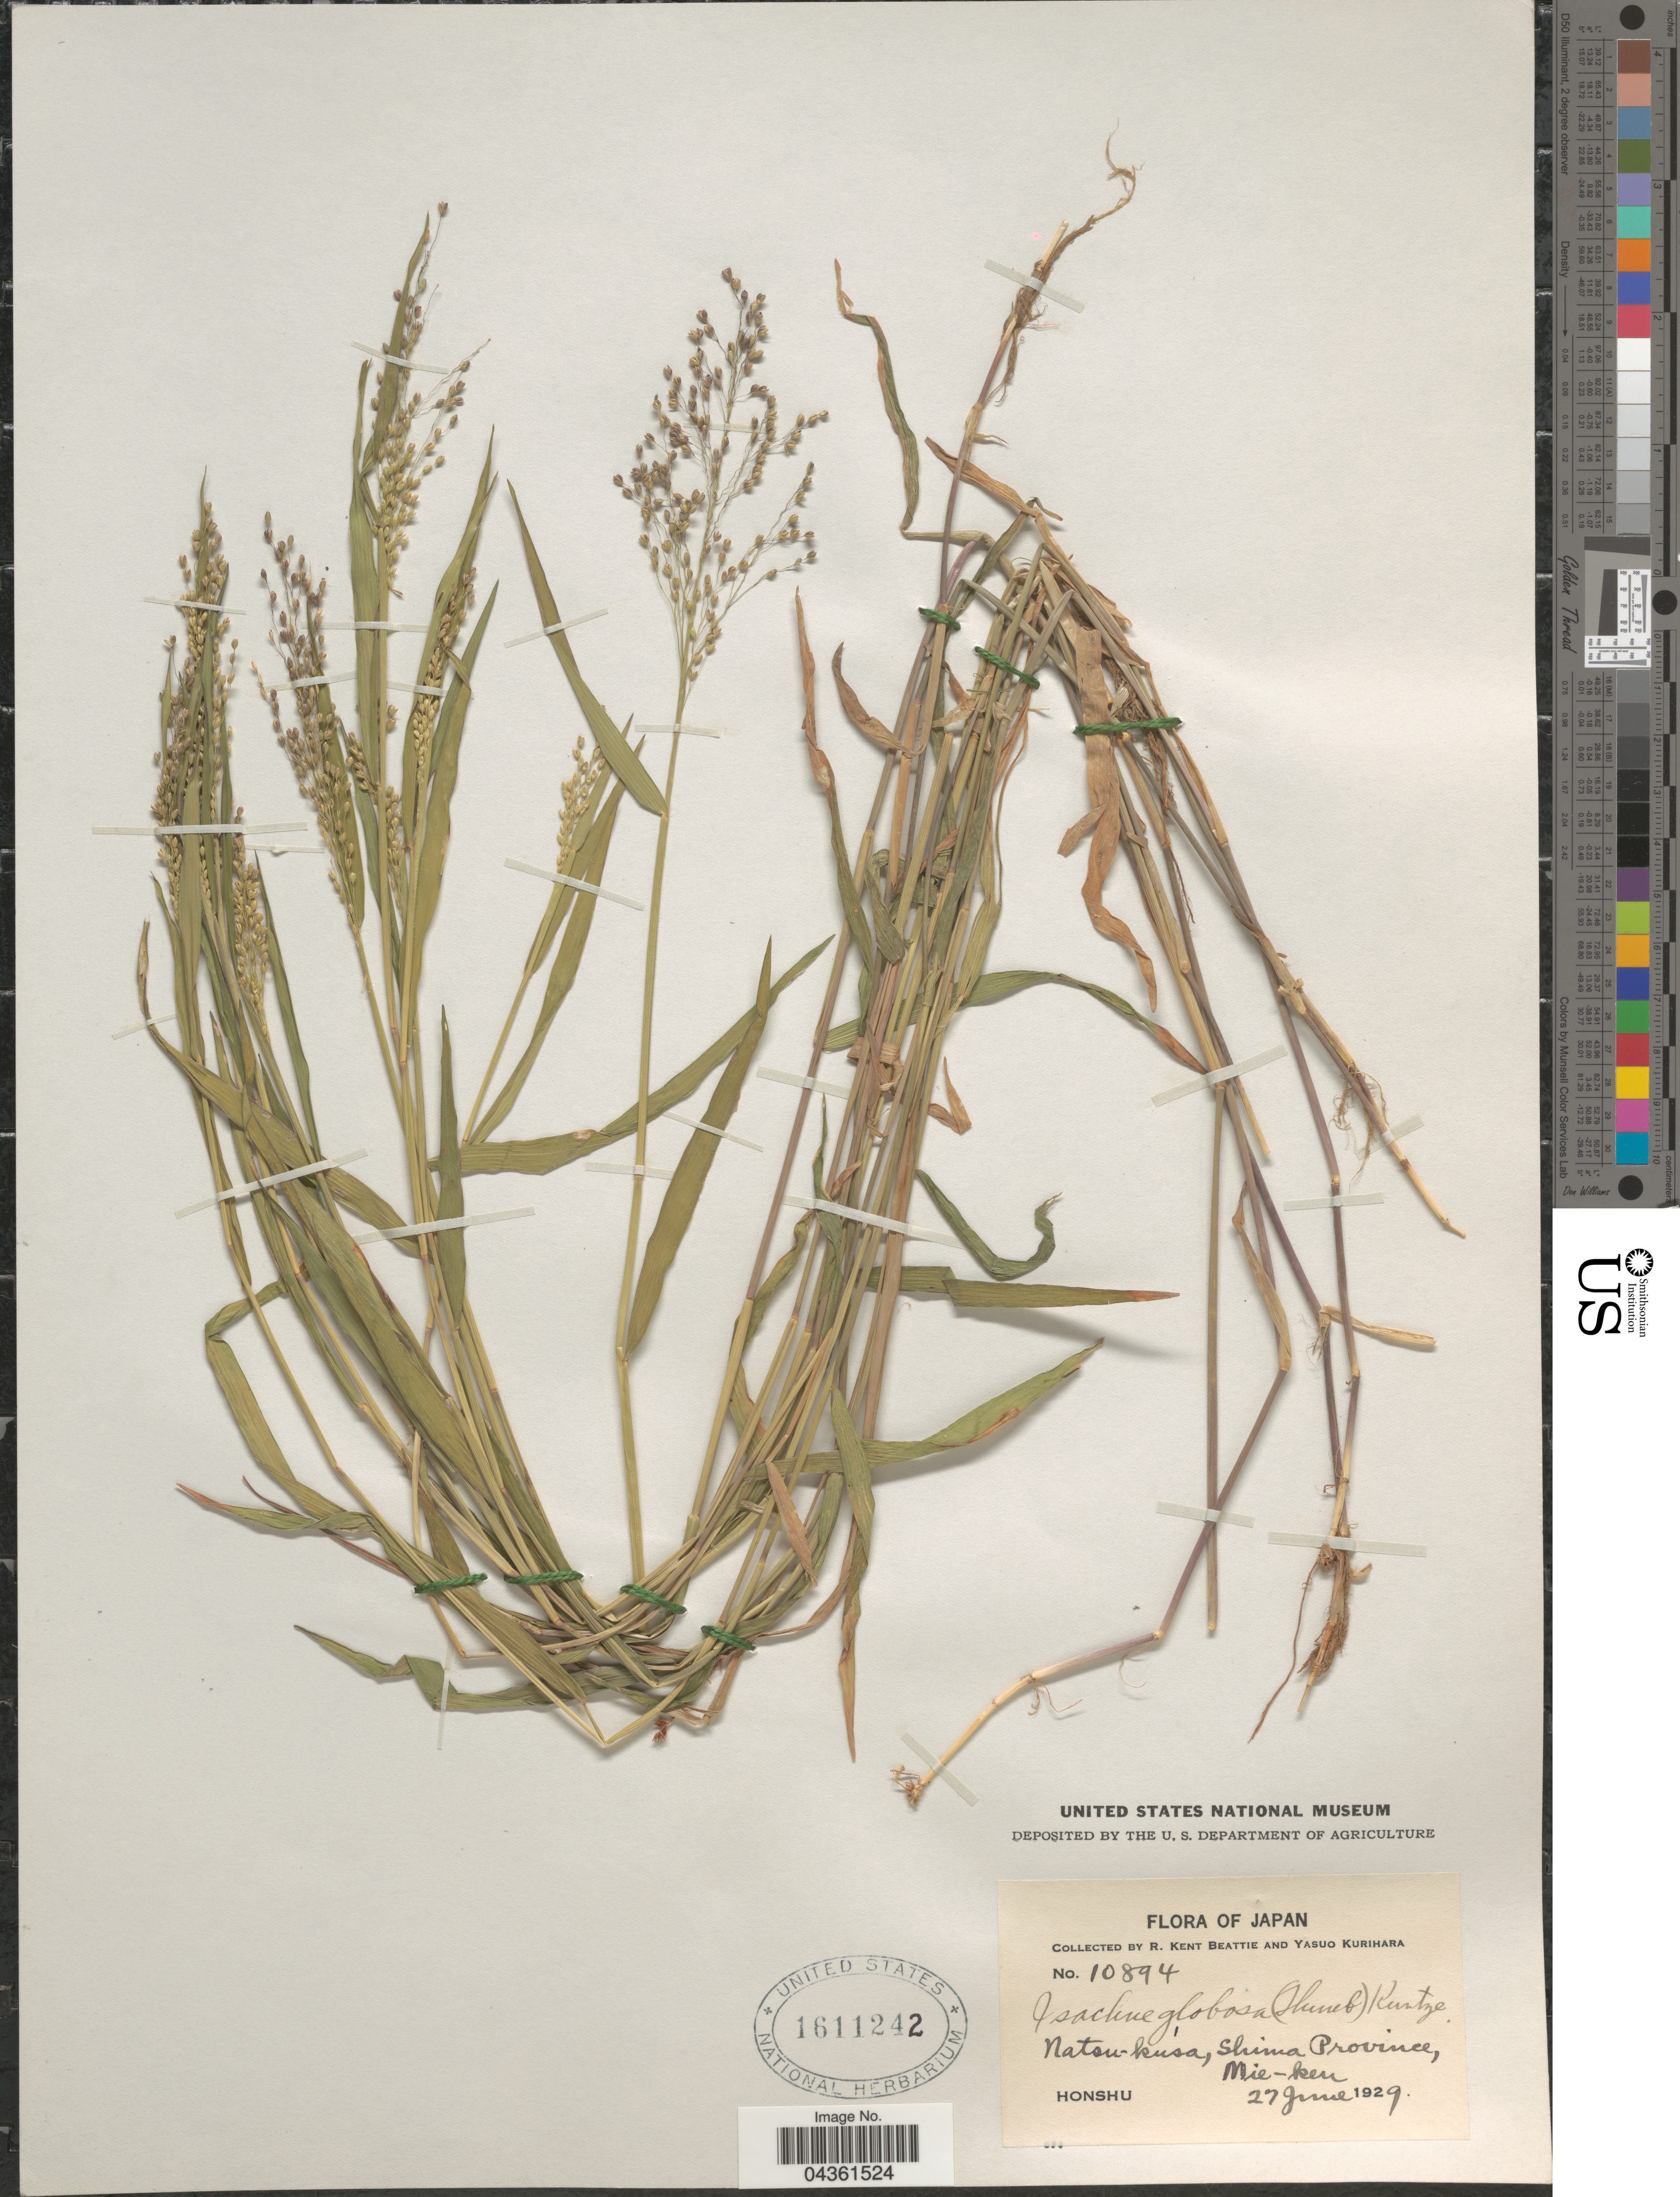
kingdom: Plantae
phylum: Tracheophyta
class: Liliopsida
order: Poales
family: Poaceae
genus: Isachne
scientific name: Isachne globosa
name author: (Thunb.) Kuntze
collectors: R. K. Beattie & Y. Kurihara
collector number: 10894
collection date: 1929-06-27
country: Japan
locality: Natsu-kúsa, Shima Province, Mie-ken. Honshu.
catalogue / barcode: US 1611242